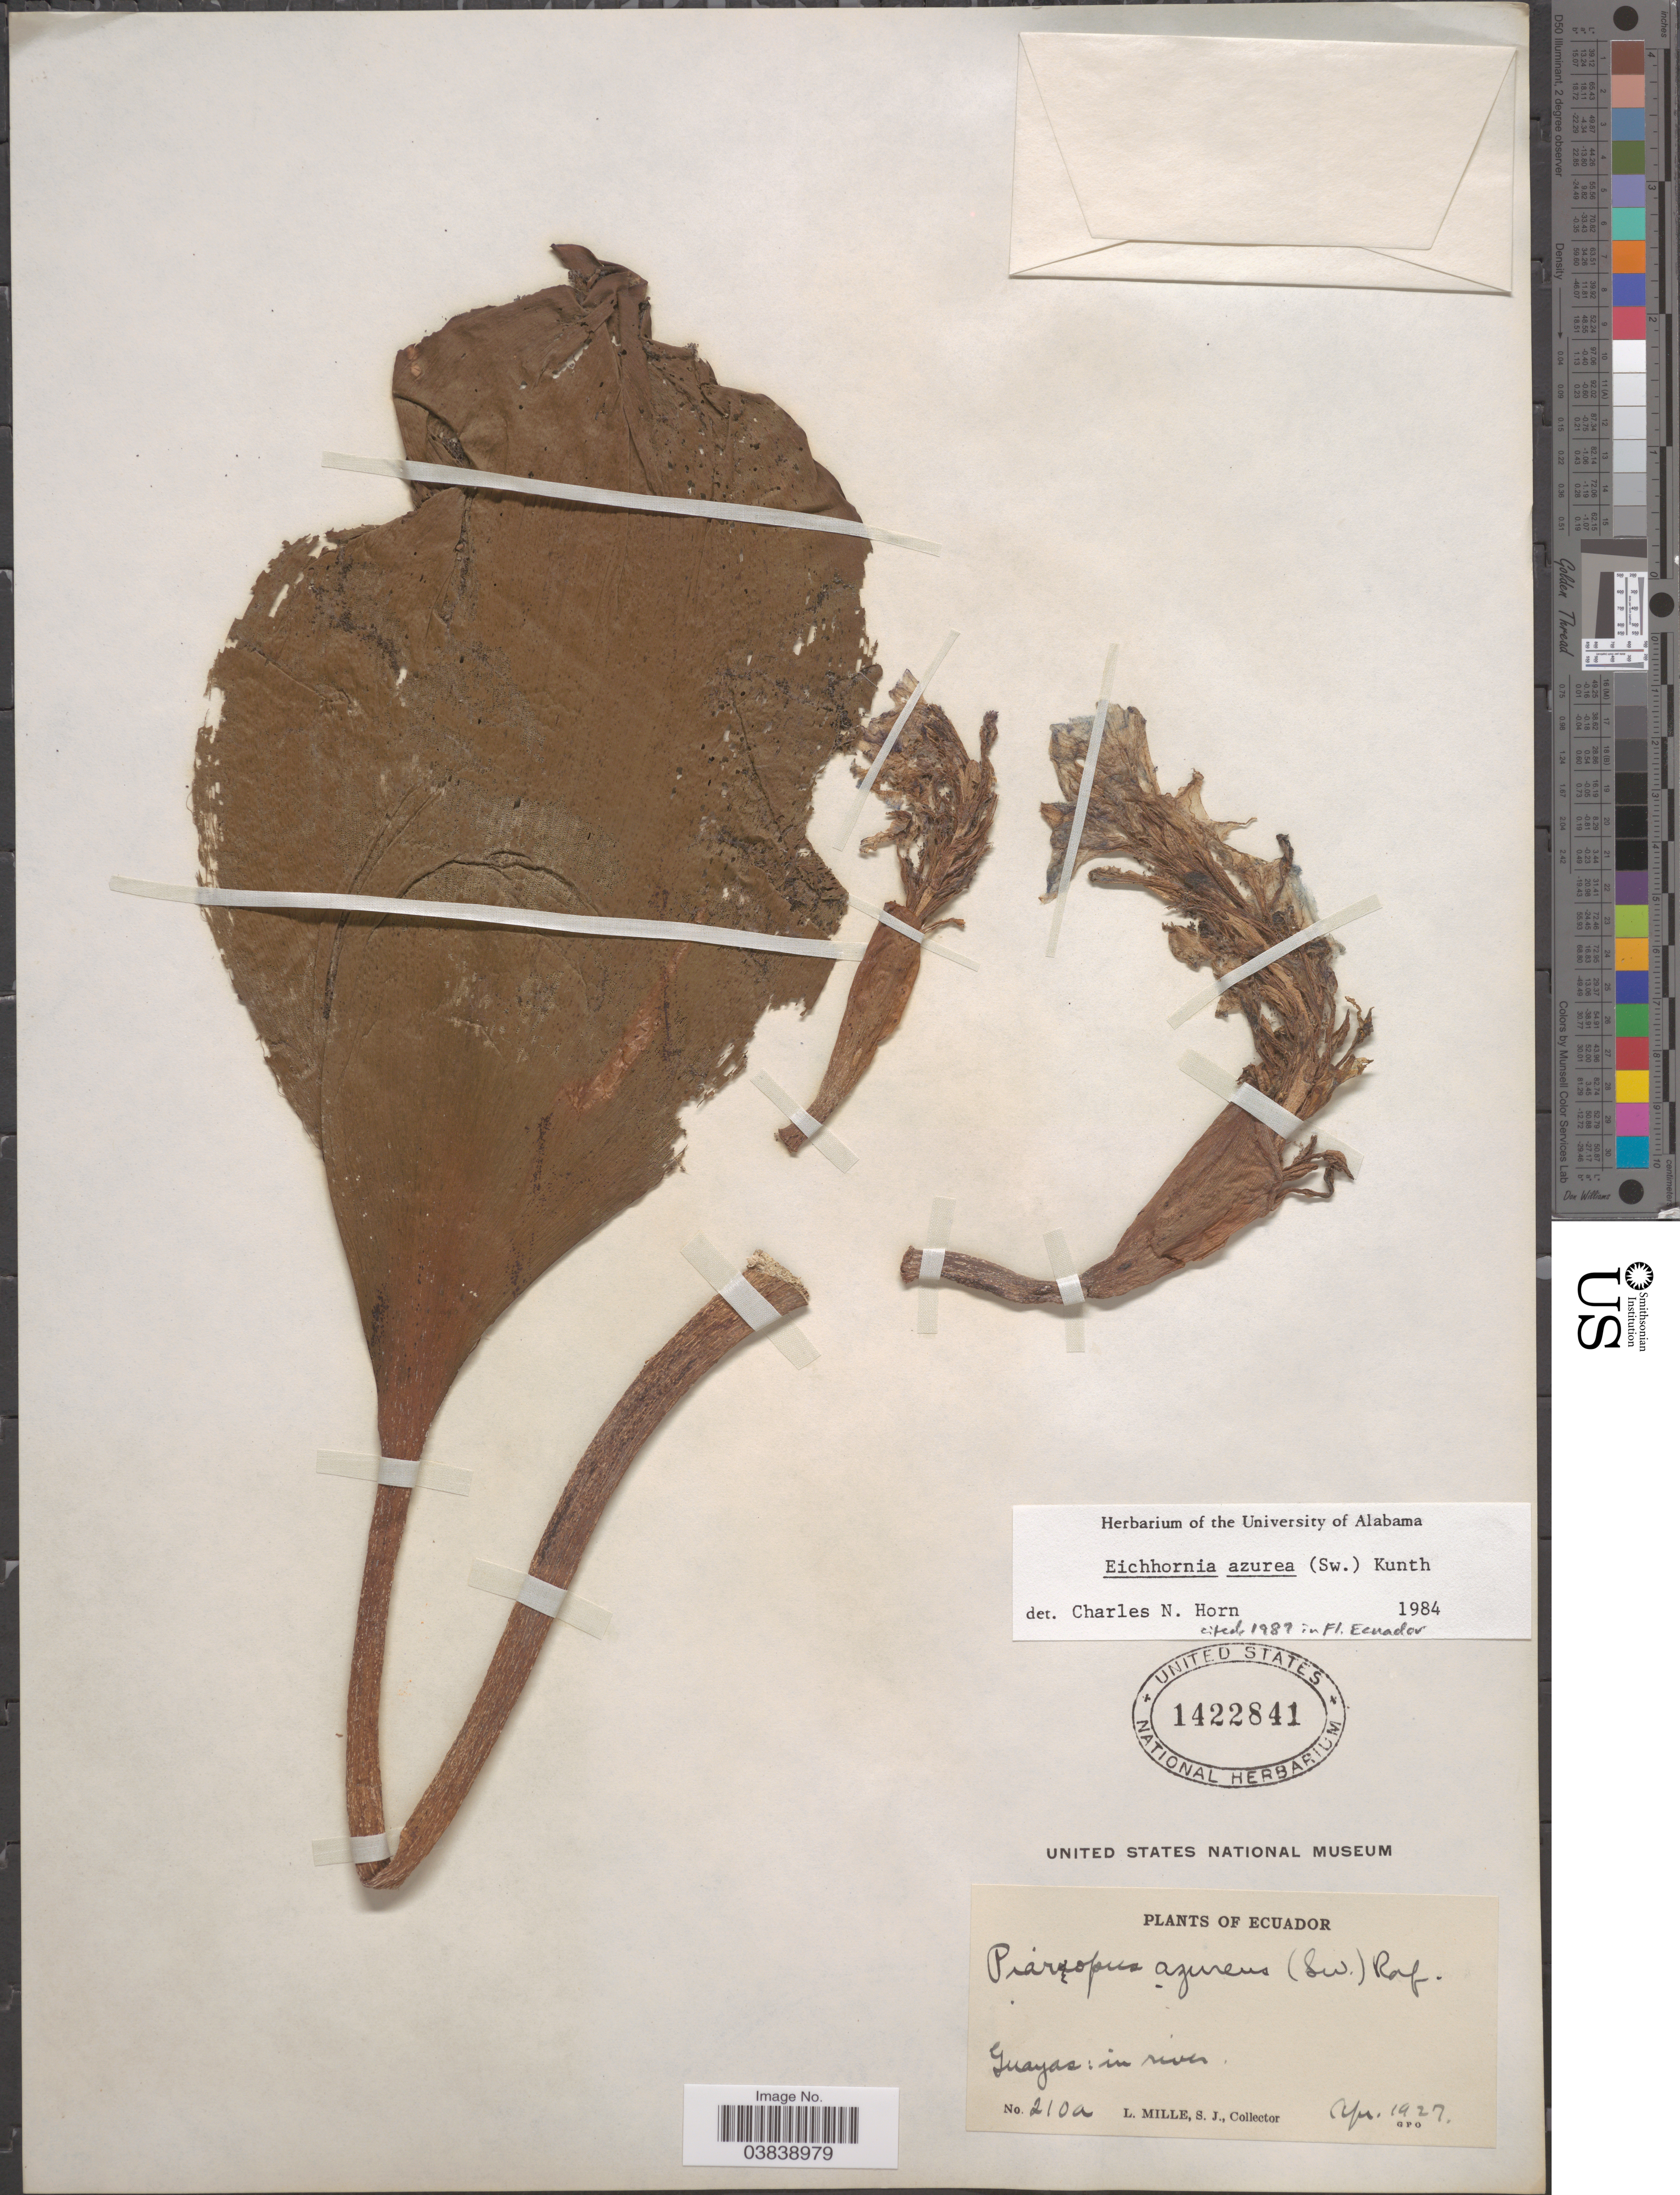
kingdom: Plantae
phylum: Tracheophyta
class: Liliopsida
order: Commelinales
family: Pontederiaceae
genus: Eichhornia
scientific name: Eichhornia azurea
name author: (Sw.) Kunth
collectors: L. Mille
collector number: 210a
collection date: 1927-04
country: Ecuador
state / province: Guayas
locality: In river.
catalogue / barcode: US 1422841